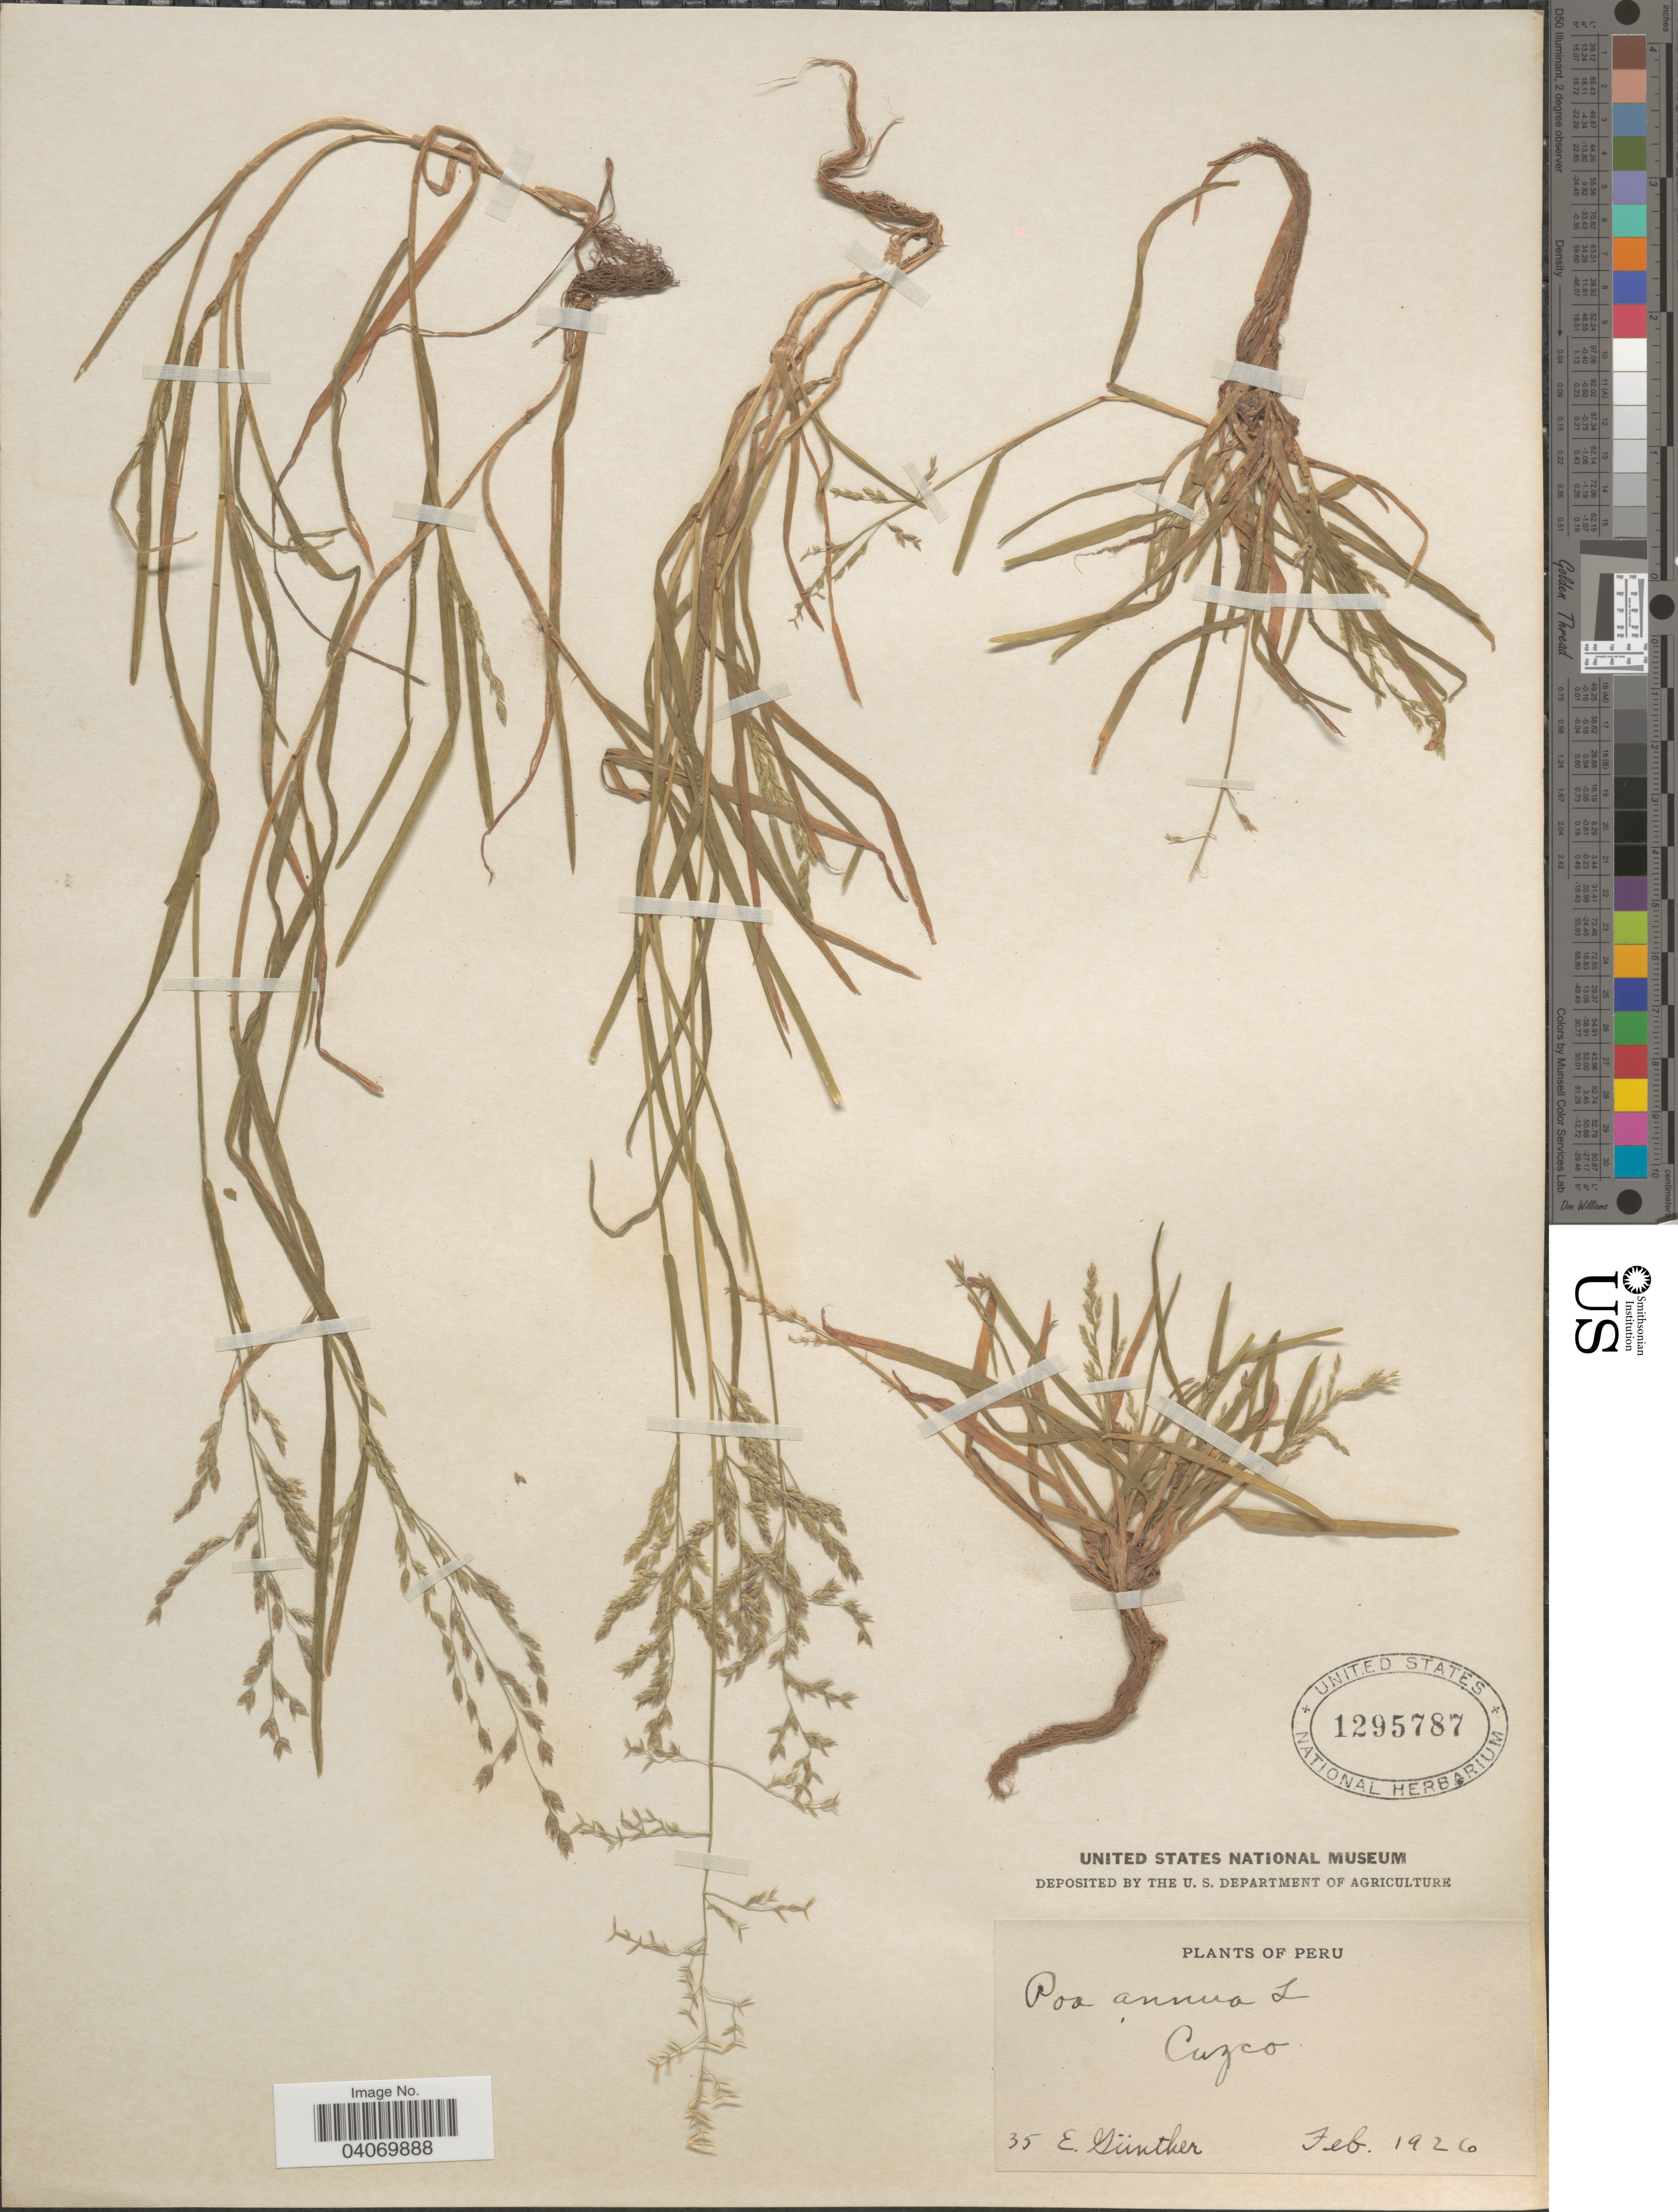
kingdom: Plantae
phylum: Tracheophyta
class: Liliopsida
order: Poales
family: Poaceae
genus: Poa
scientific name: Poa annua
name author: L.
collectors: E. Gunther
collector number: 35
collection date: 1926-02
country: Peru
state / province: Cusco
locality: Cuzco.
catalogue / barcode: US 1295787